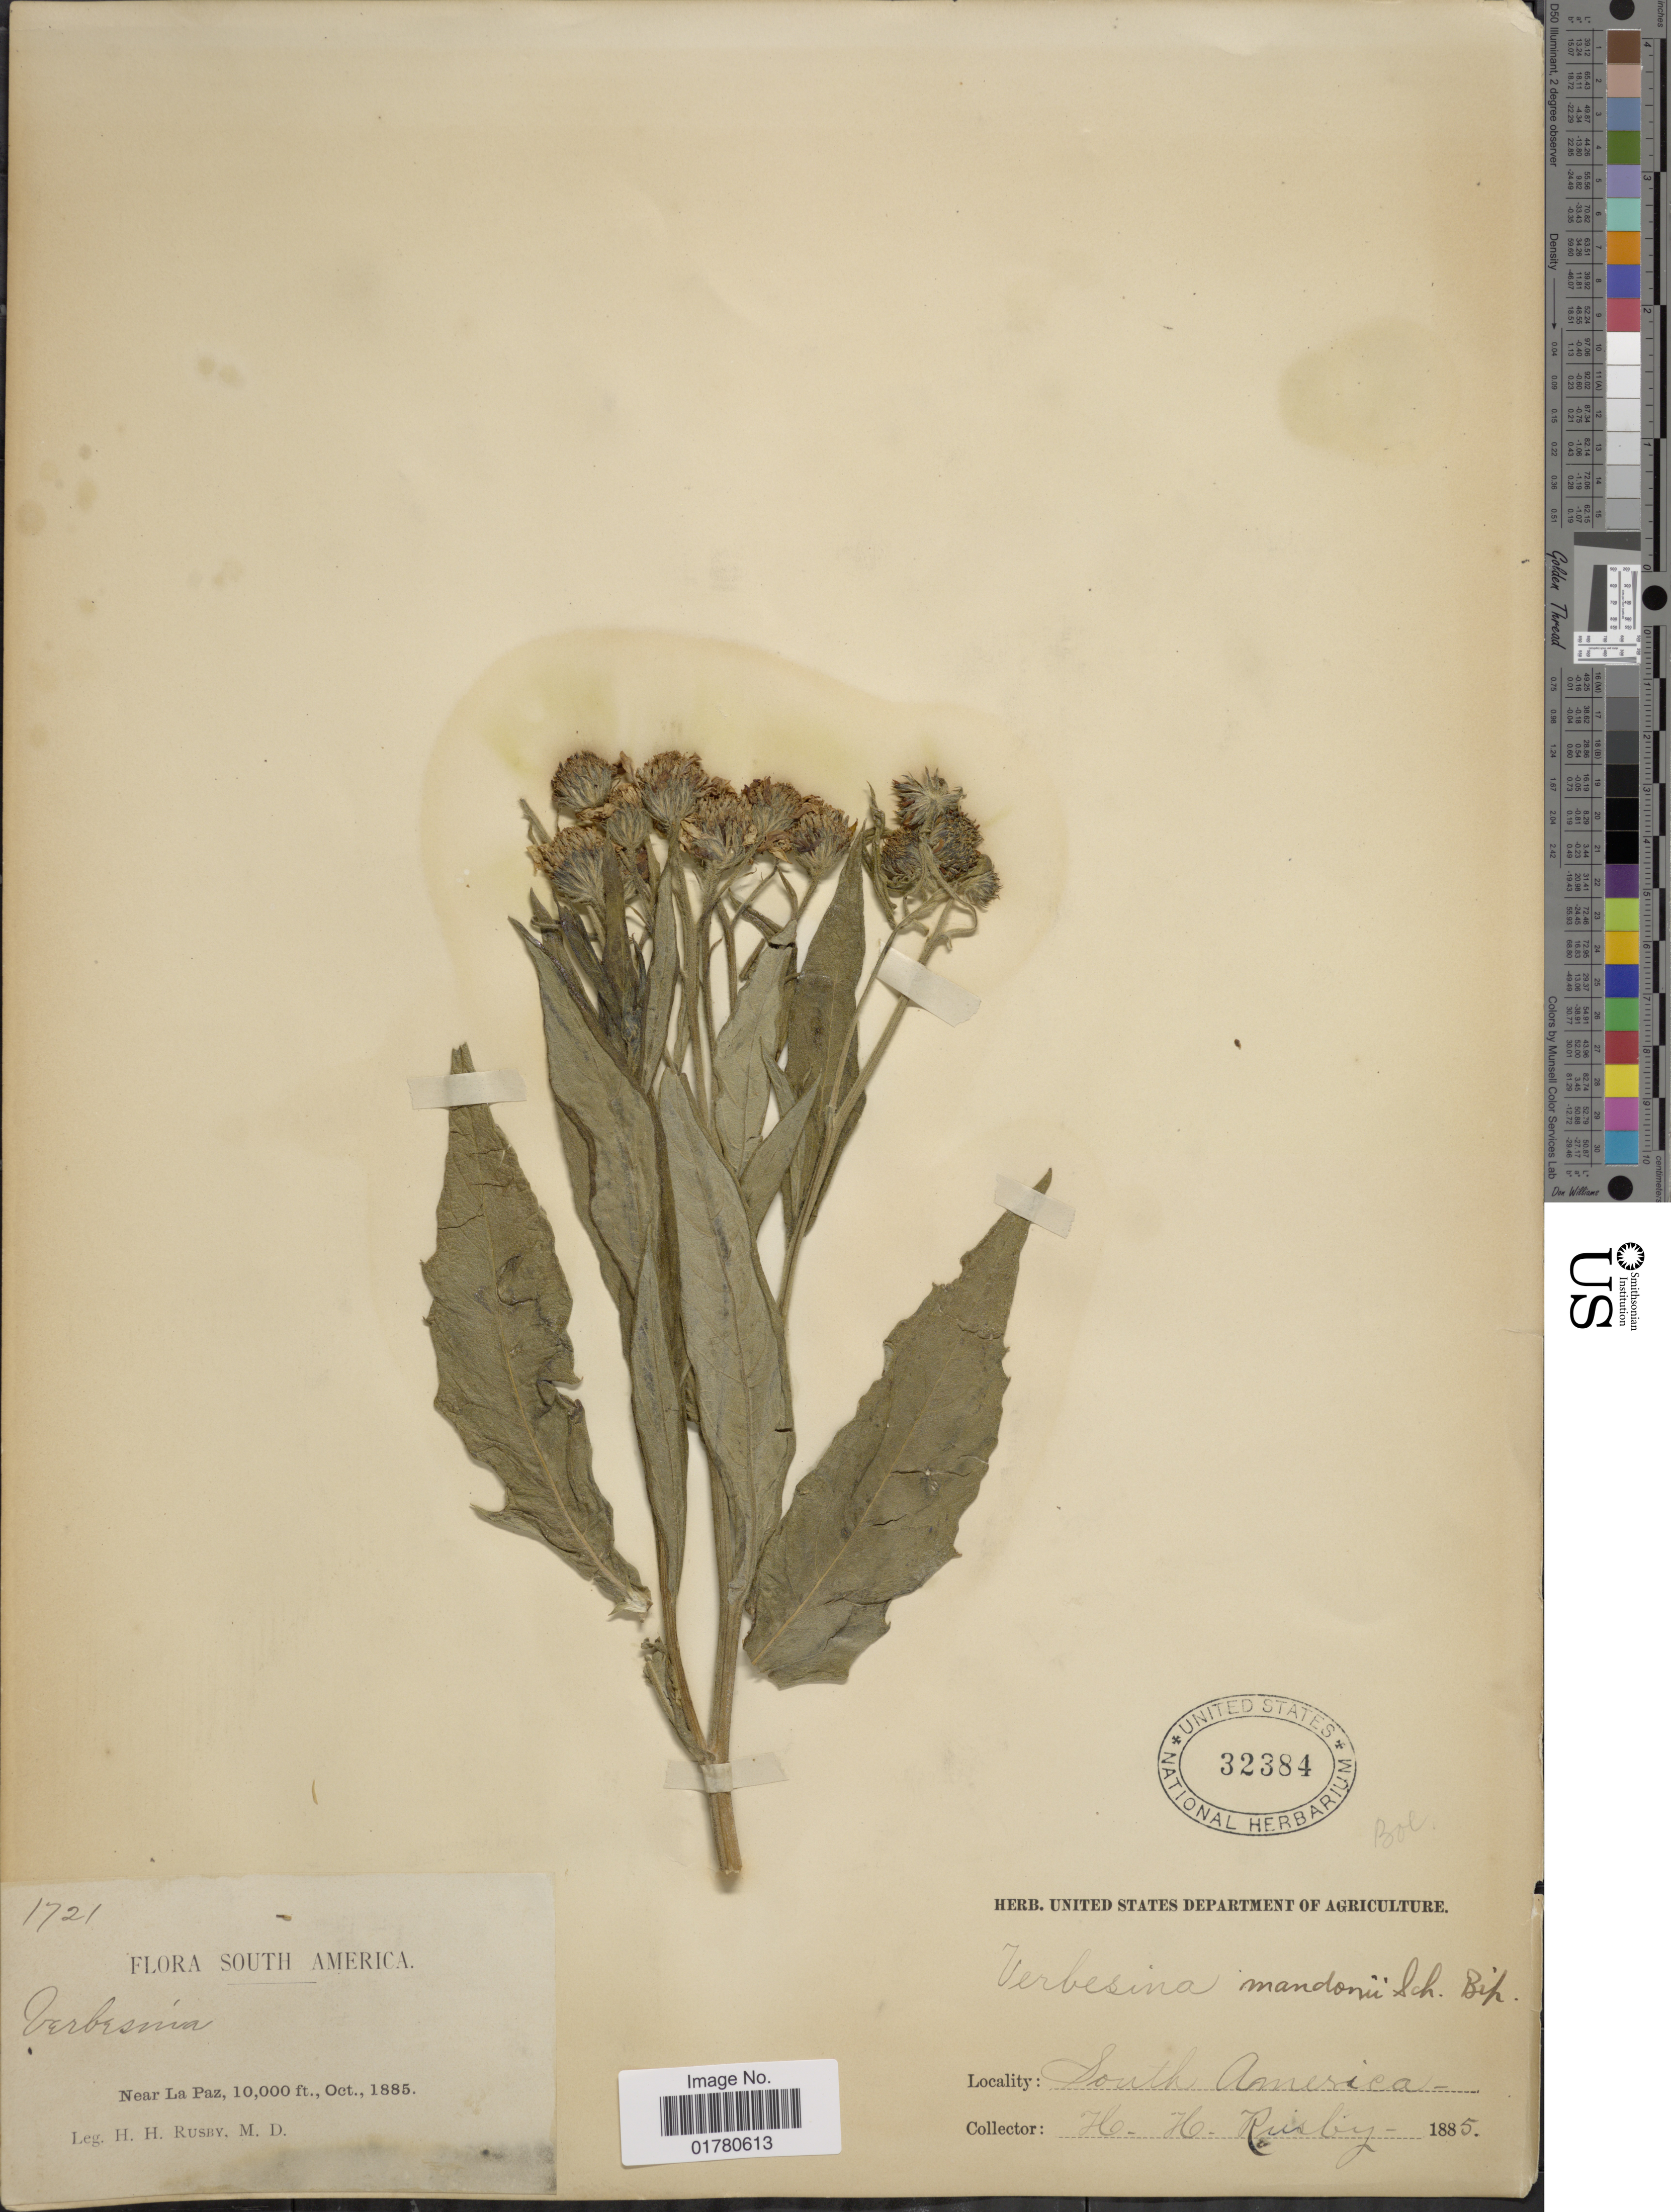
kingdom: Plantae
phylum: Tracheophyta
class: Magnoliopsida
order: Asterales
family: Asteraceae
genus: Verbesina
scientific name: Verbesina boliviana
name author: Klatt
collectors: H. H. Rusby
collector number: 1721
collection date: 1885-10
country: Bolivia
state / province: La Paz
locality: Near La Paz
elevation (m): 3048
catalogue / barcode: US 32384